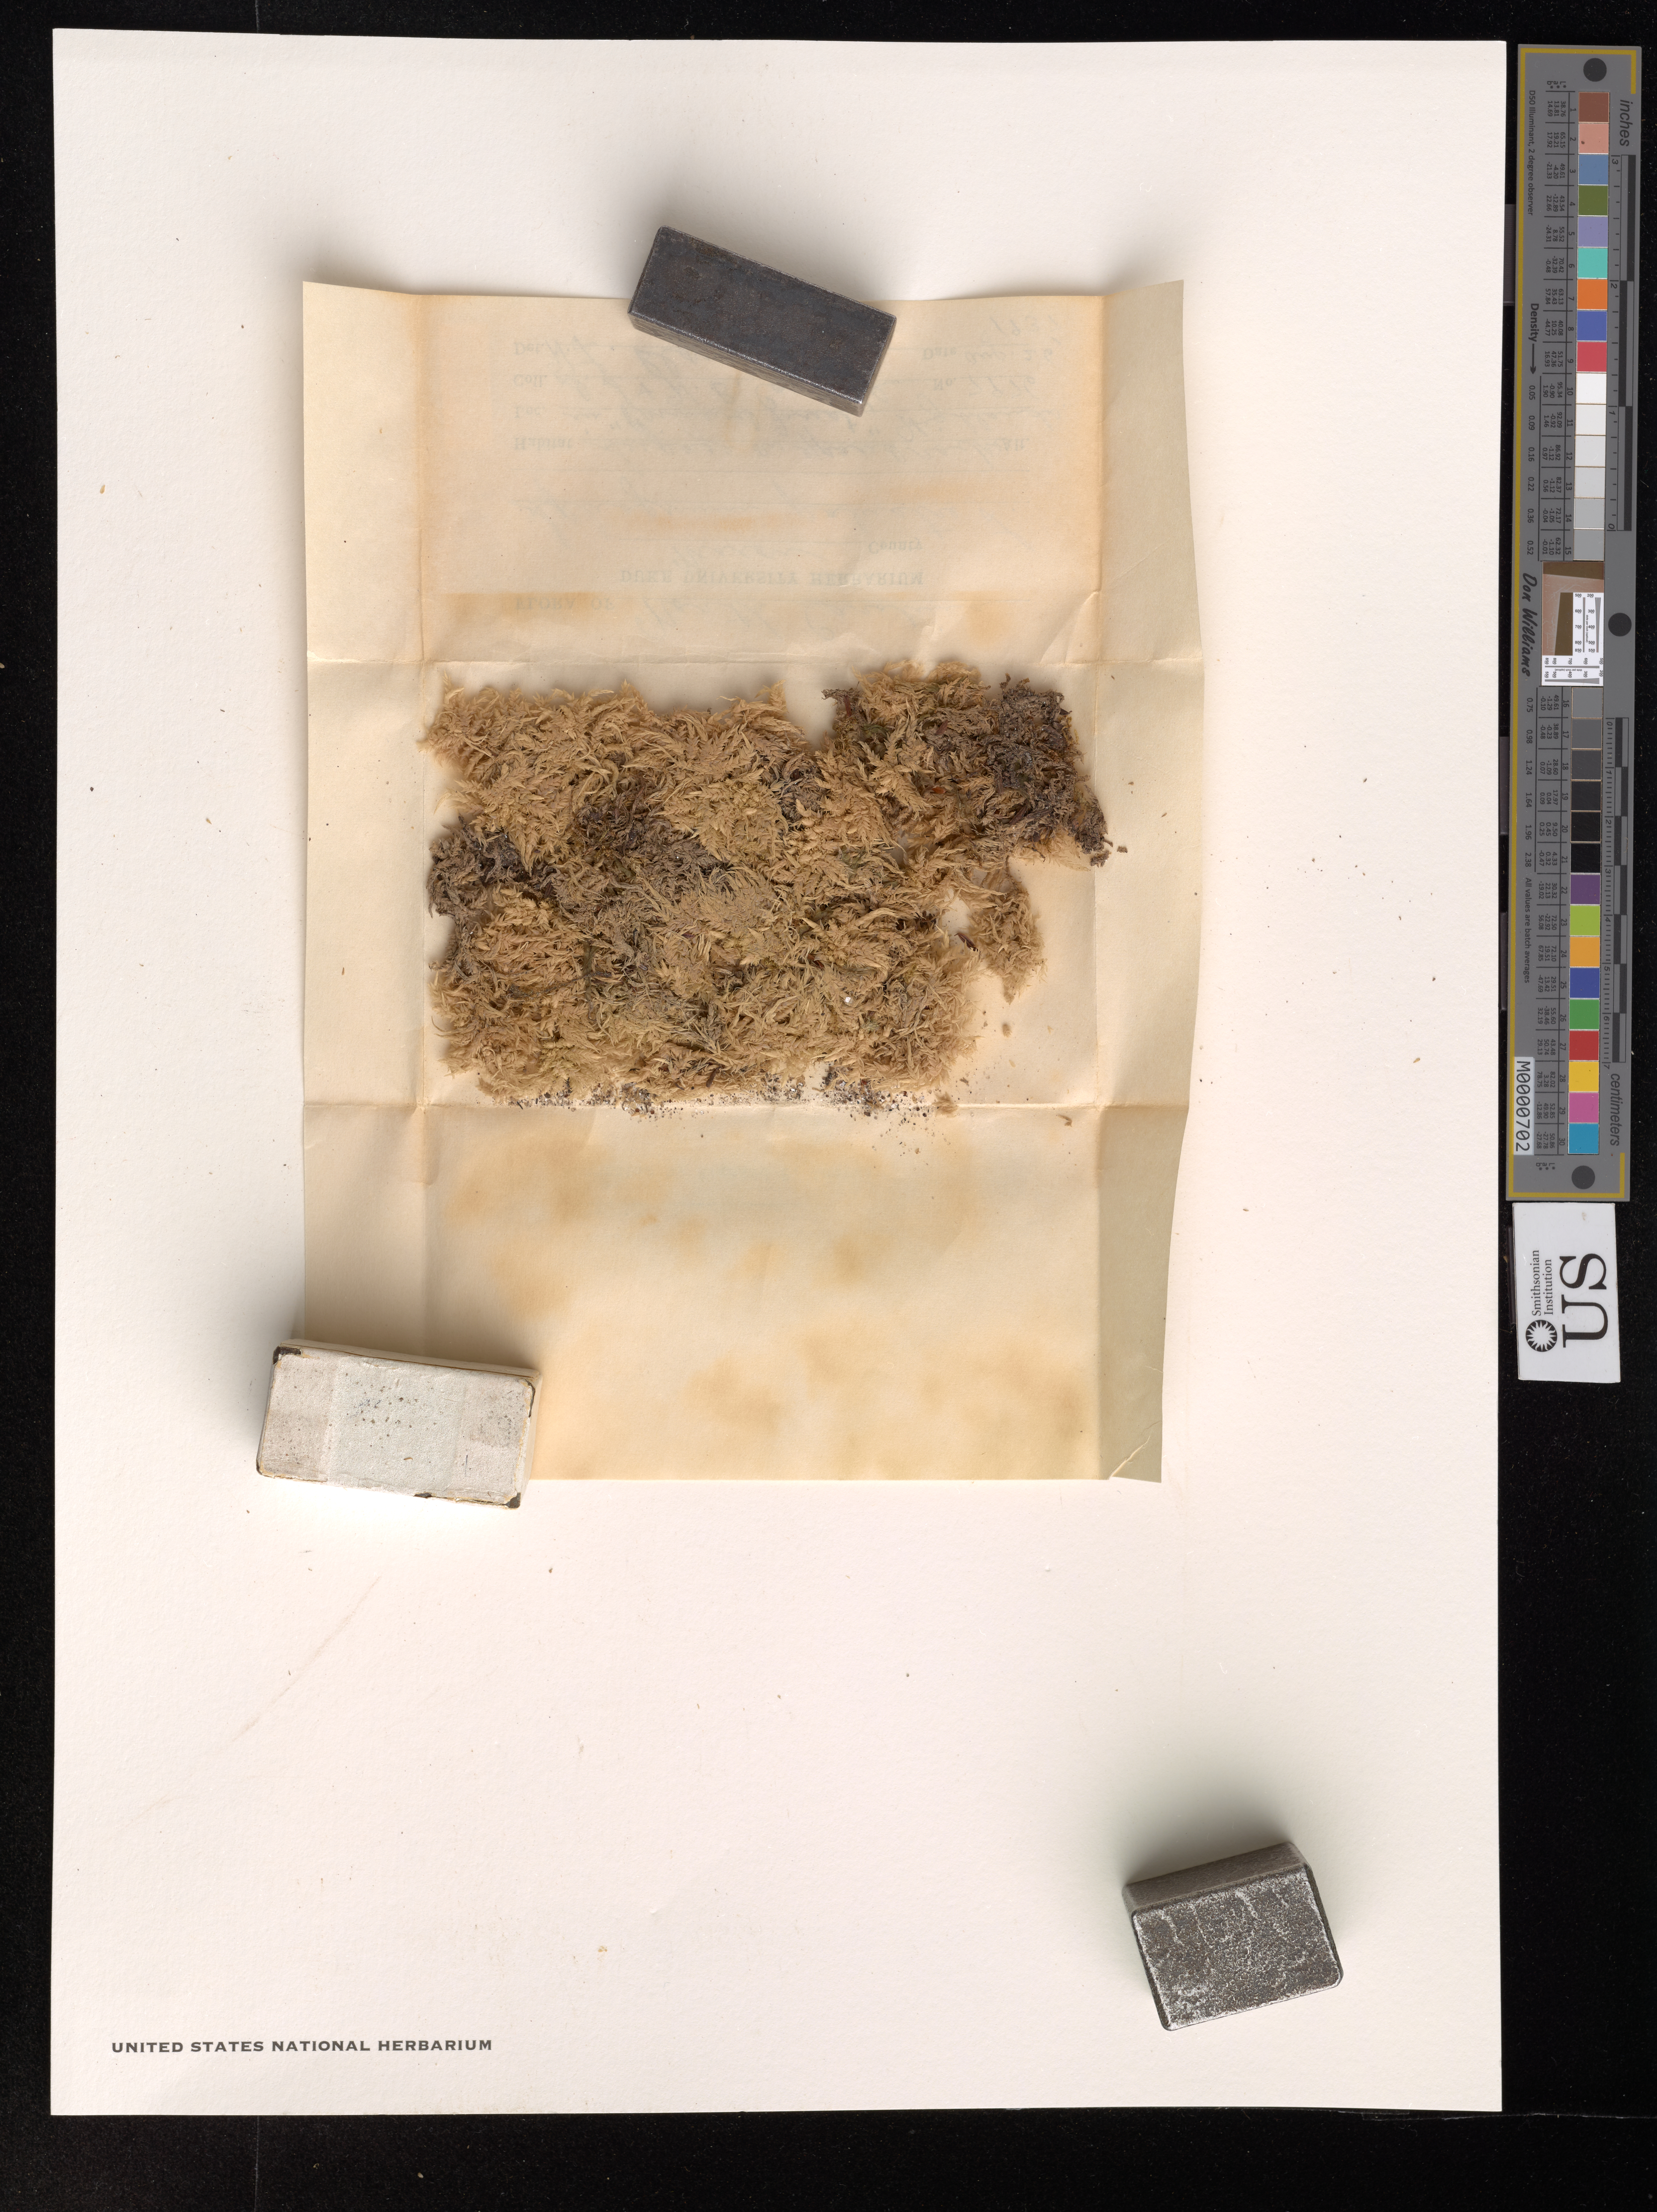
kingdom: Plantae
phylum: Bryophyta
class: Sphagnopsida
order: Sphagnales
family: Sphagnaceae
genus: Sphagnum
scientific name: Sphagnum palustre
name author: L.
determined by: Anderson, L.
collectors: D. S. Correll & H. Correll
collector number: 7976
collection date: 1937-08-26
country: United States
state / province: North Carolina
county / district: Macon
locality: in the "Primeval Forest", several miles northeast of Highlands